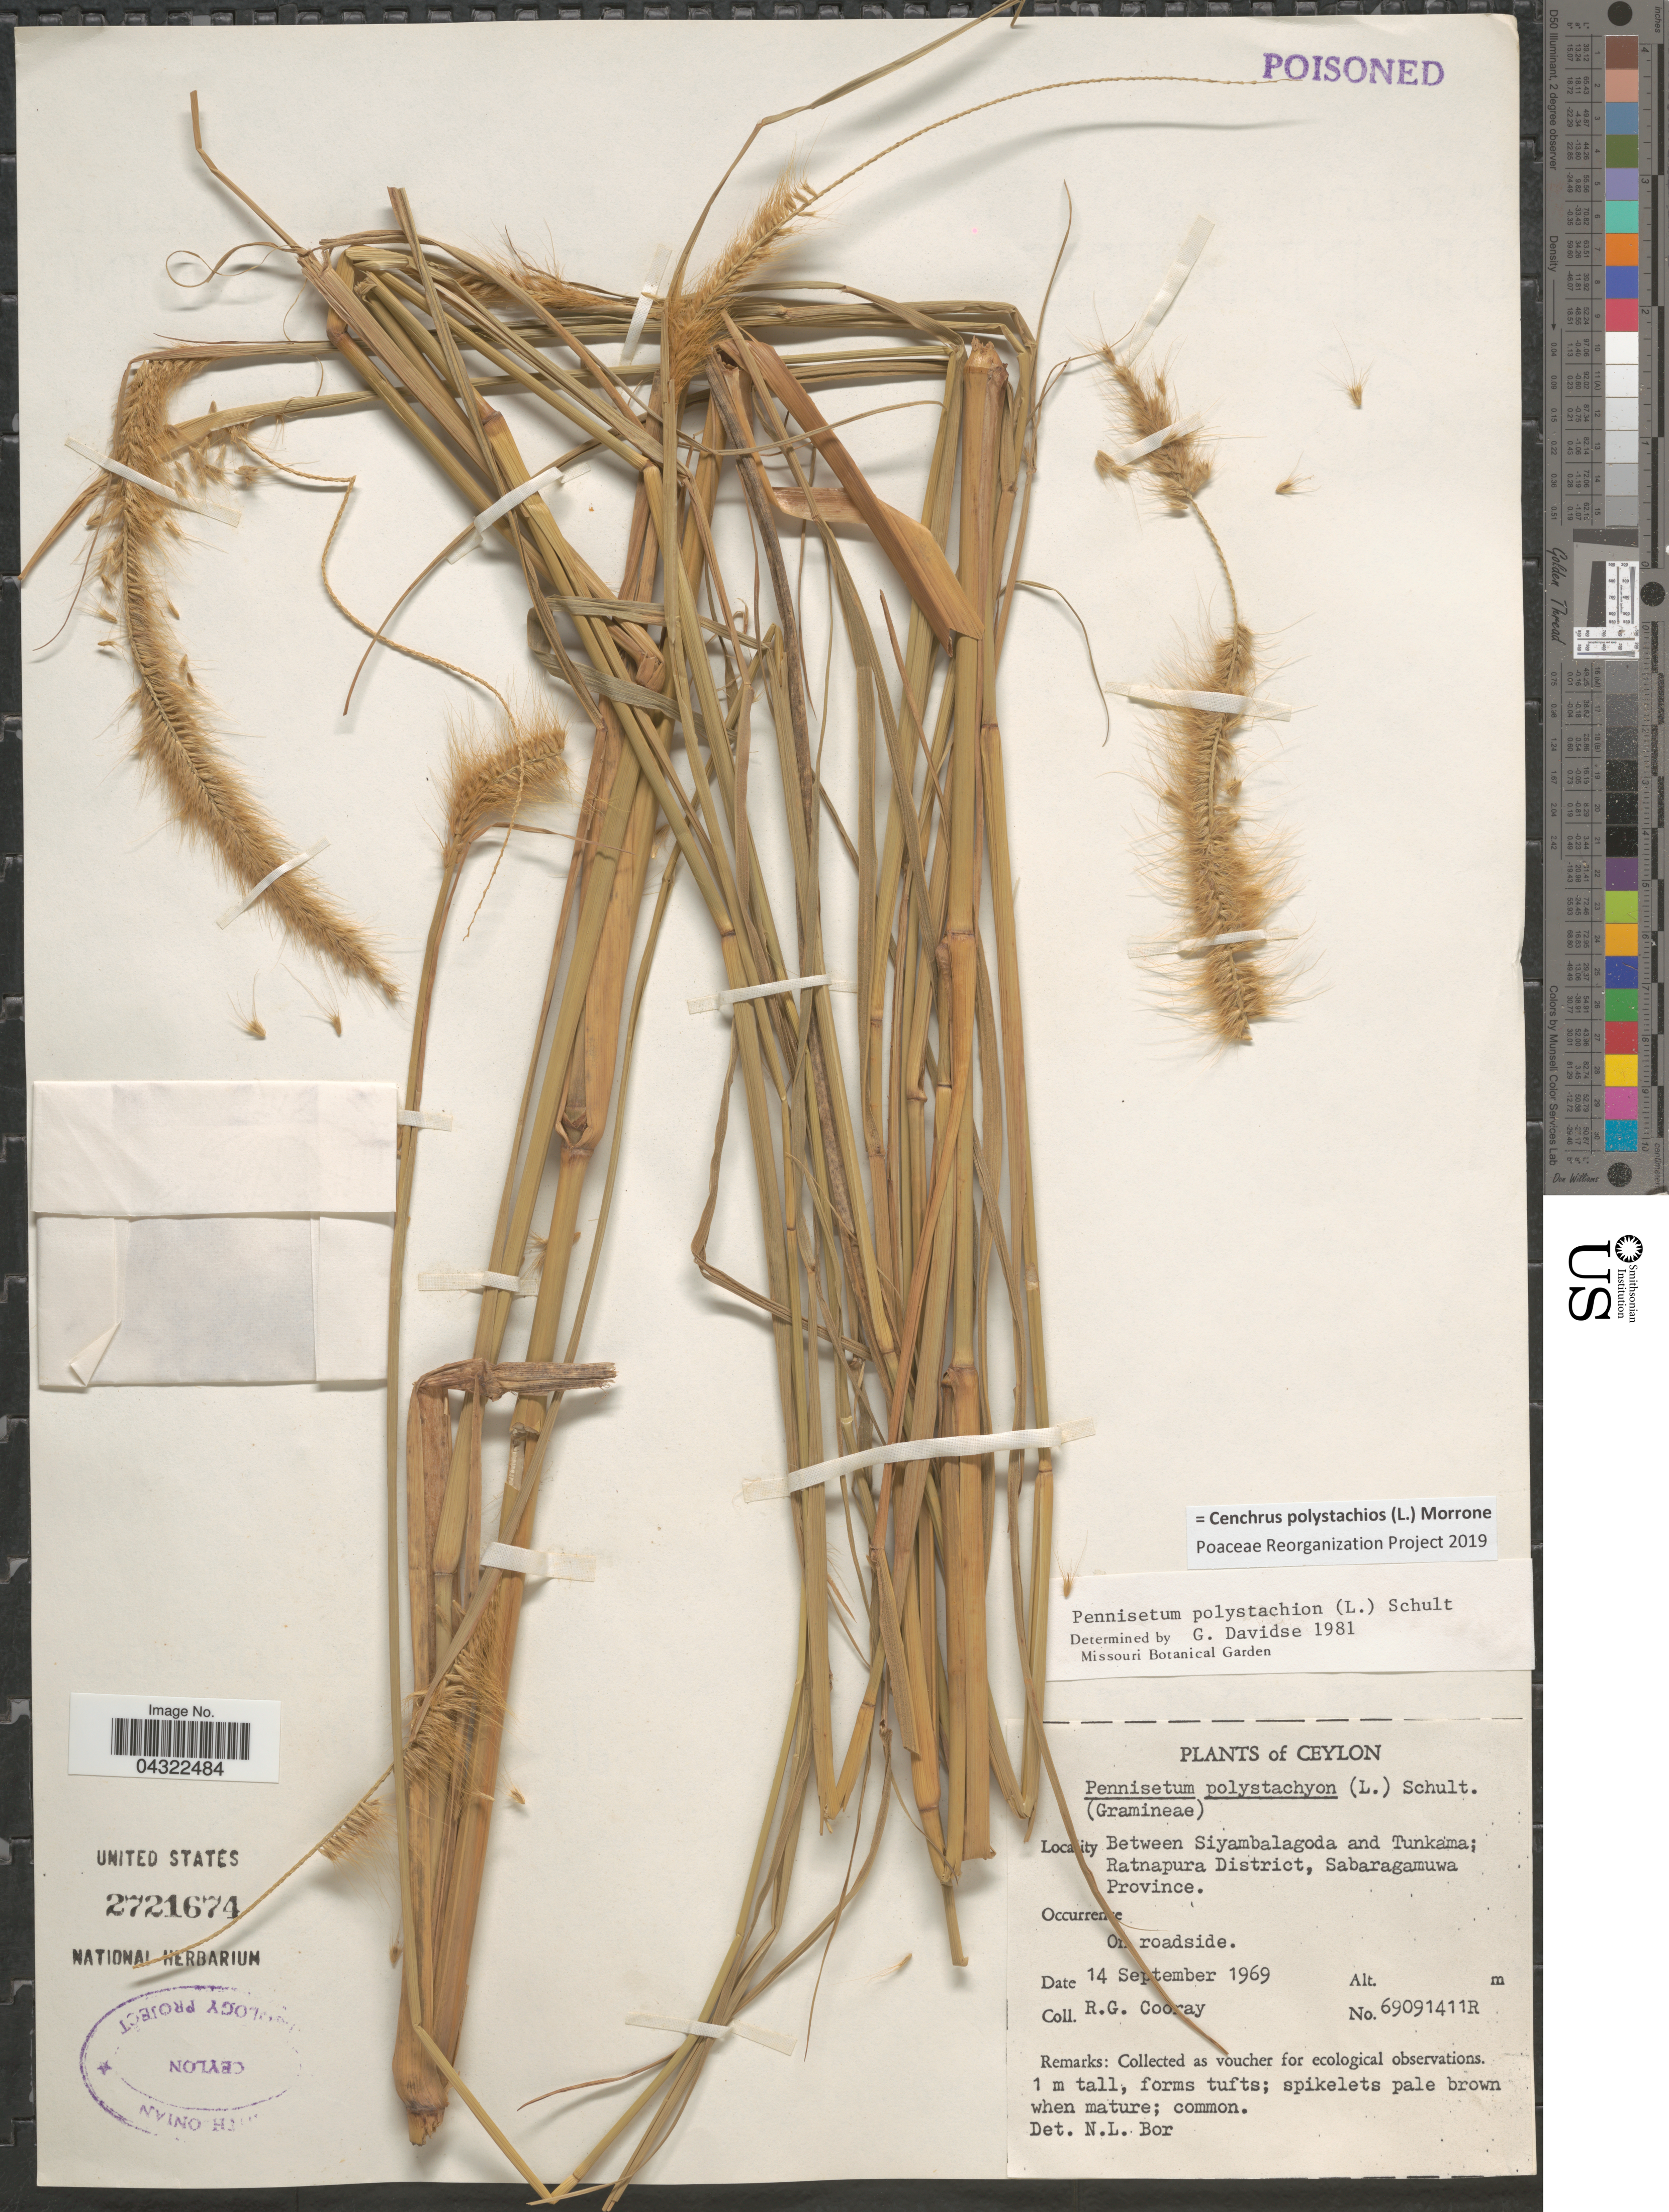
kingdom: Plantae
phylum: Tracheophyta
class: Liliopsida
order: Poales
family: Poaceae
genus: Cenchrus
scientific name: Cenchrus polystachios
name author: (L.) Morrone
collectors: R. Cooray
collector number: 69091411R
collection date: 1969-09-14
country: Sri Lanka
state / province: Sabaragamuwa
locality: Ceylon. Between Siyambalagoda and Tunkama; Ratnapura District.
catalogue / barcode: US 2721674